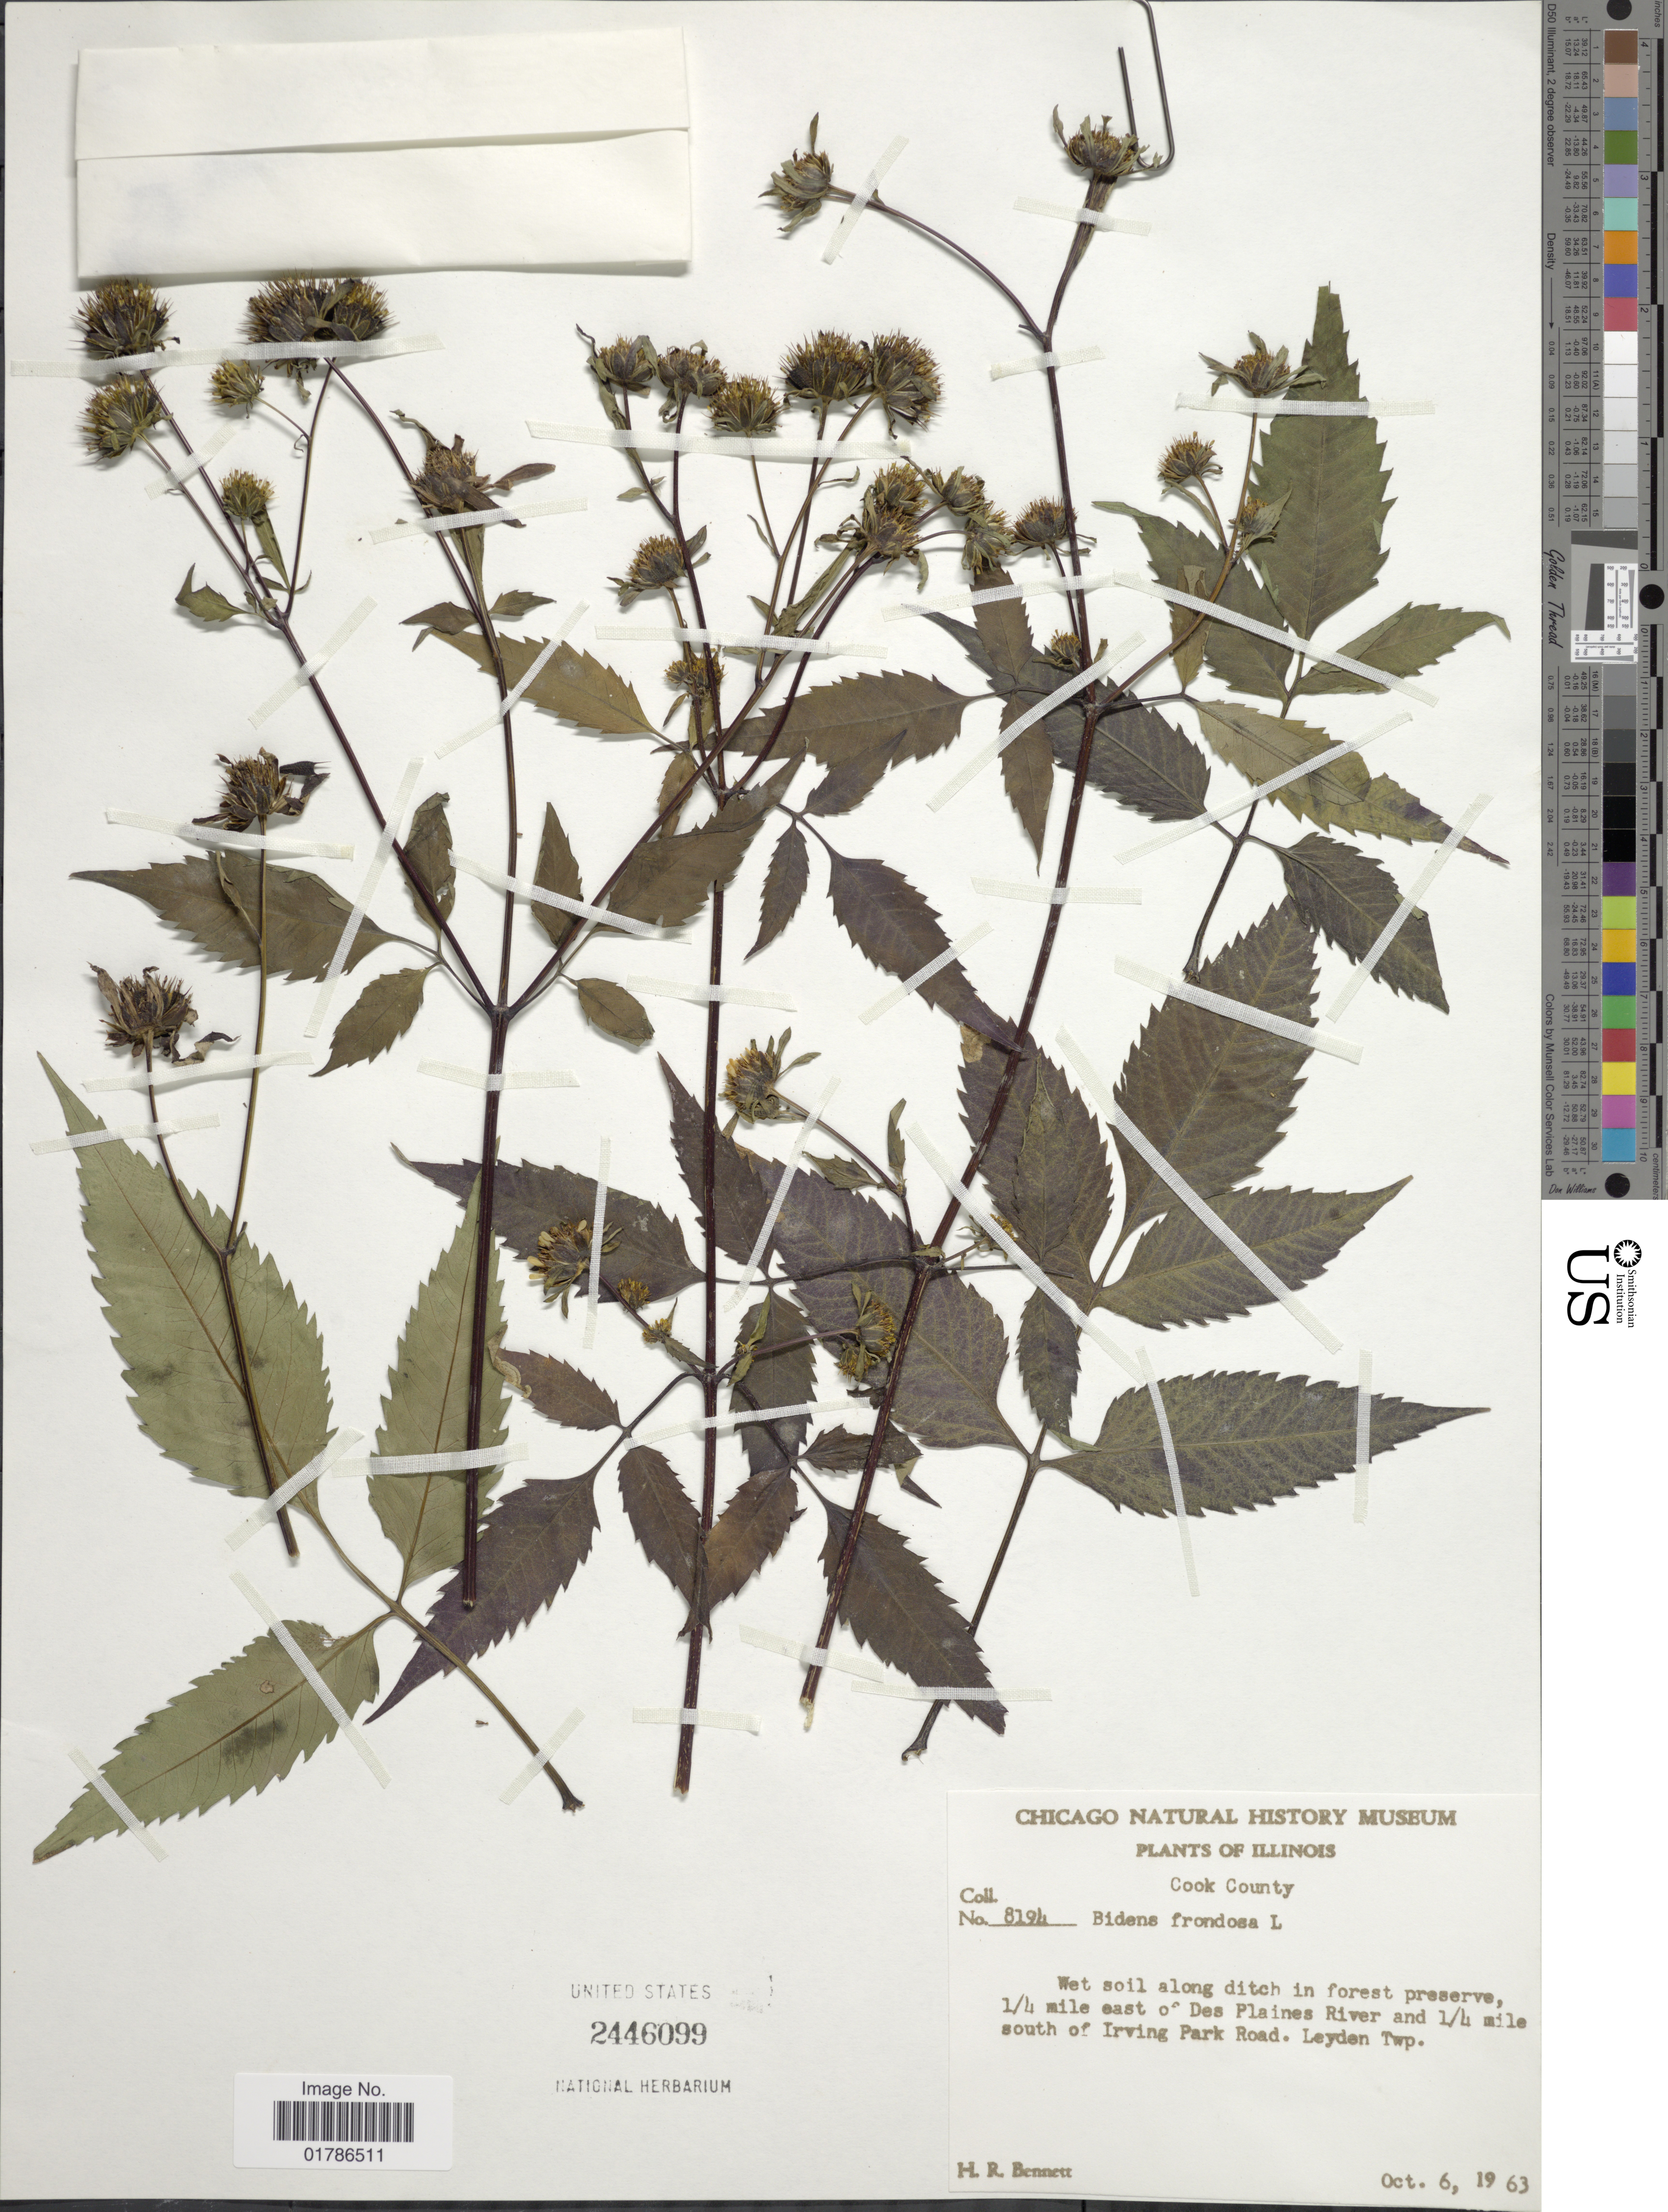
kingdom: Plantae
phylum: Tracheophyta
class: Magnoliopsida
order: Asterales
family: Asteraceae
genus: Bidens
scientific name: Bidens frondosa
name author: L.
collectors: H. R. Bennett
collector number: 8194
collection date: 1963-10-06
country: United States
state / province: Illinois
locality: Cook County, 1/4 mile east of Des Plaines River and 1/4 mile south of Irving Park Road, Leyden Twp.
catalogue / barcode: US 2446099